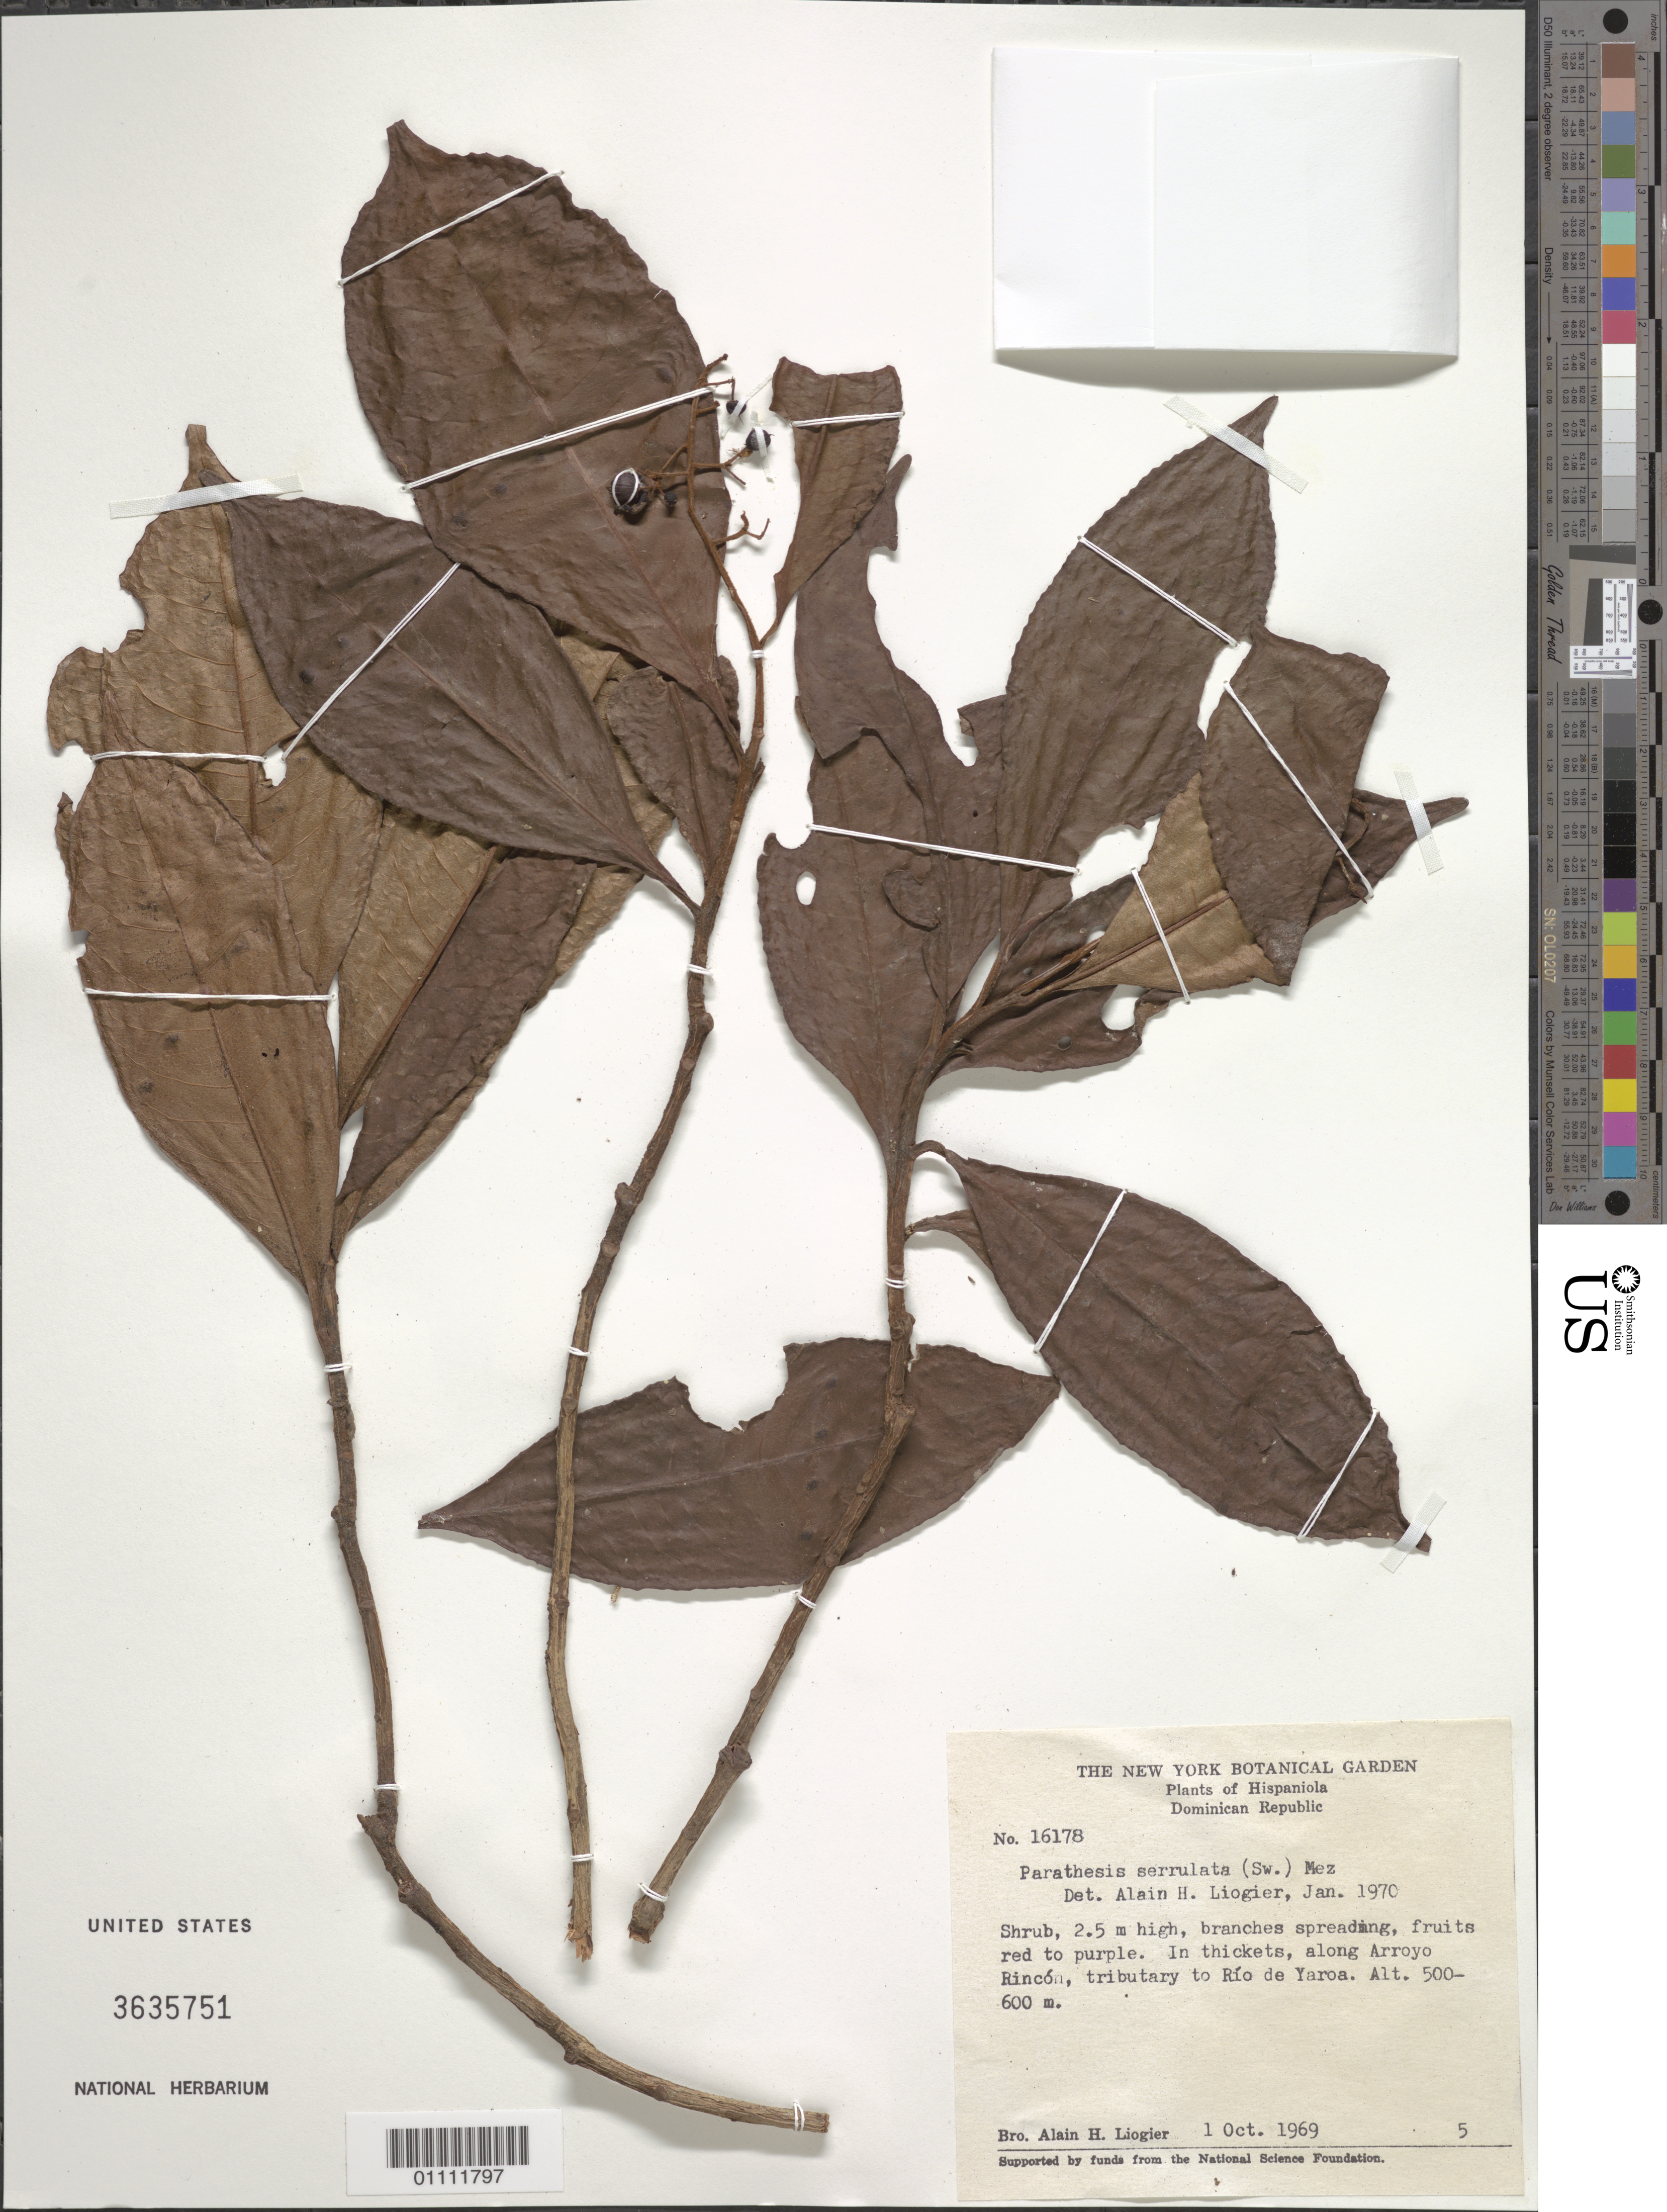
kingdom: Plantae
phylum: Tracheophyta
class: Magnoliopsida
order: Ericales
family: Primulaceae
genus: Parathesis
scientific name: Parathesis serrulata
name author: (Sw.) Mez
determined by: Liogier, Alain H.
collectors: A. H. Liogier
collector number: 16178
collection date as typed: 01 Oct 1969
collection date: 1969-10-01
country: Dominican Republic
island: Hispaniola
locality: Arroyo Rincón, tributary to Río Yaroa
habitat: In thickets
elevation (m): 500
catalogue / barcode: US 3635751